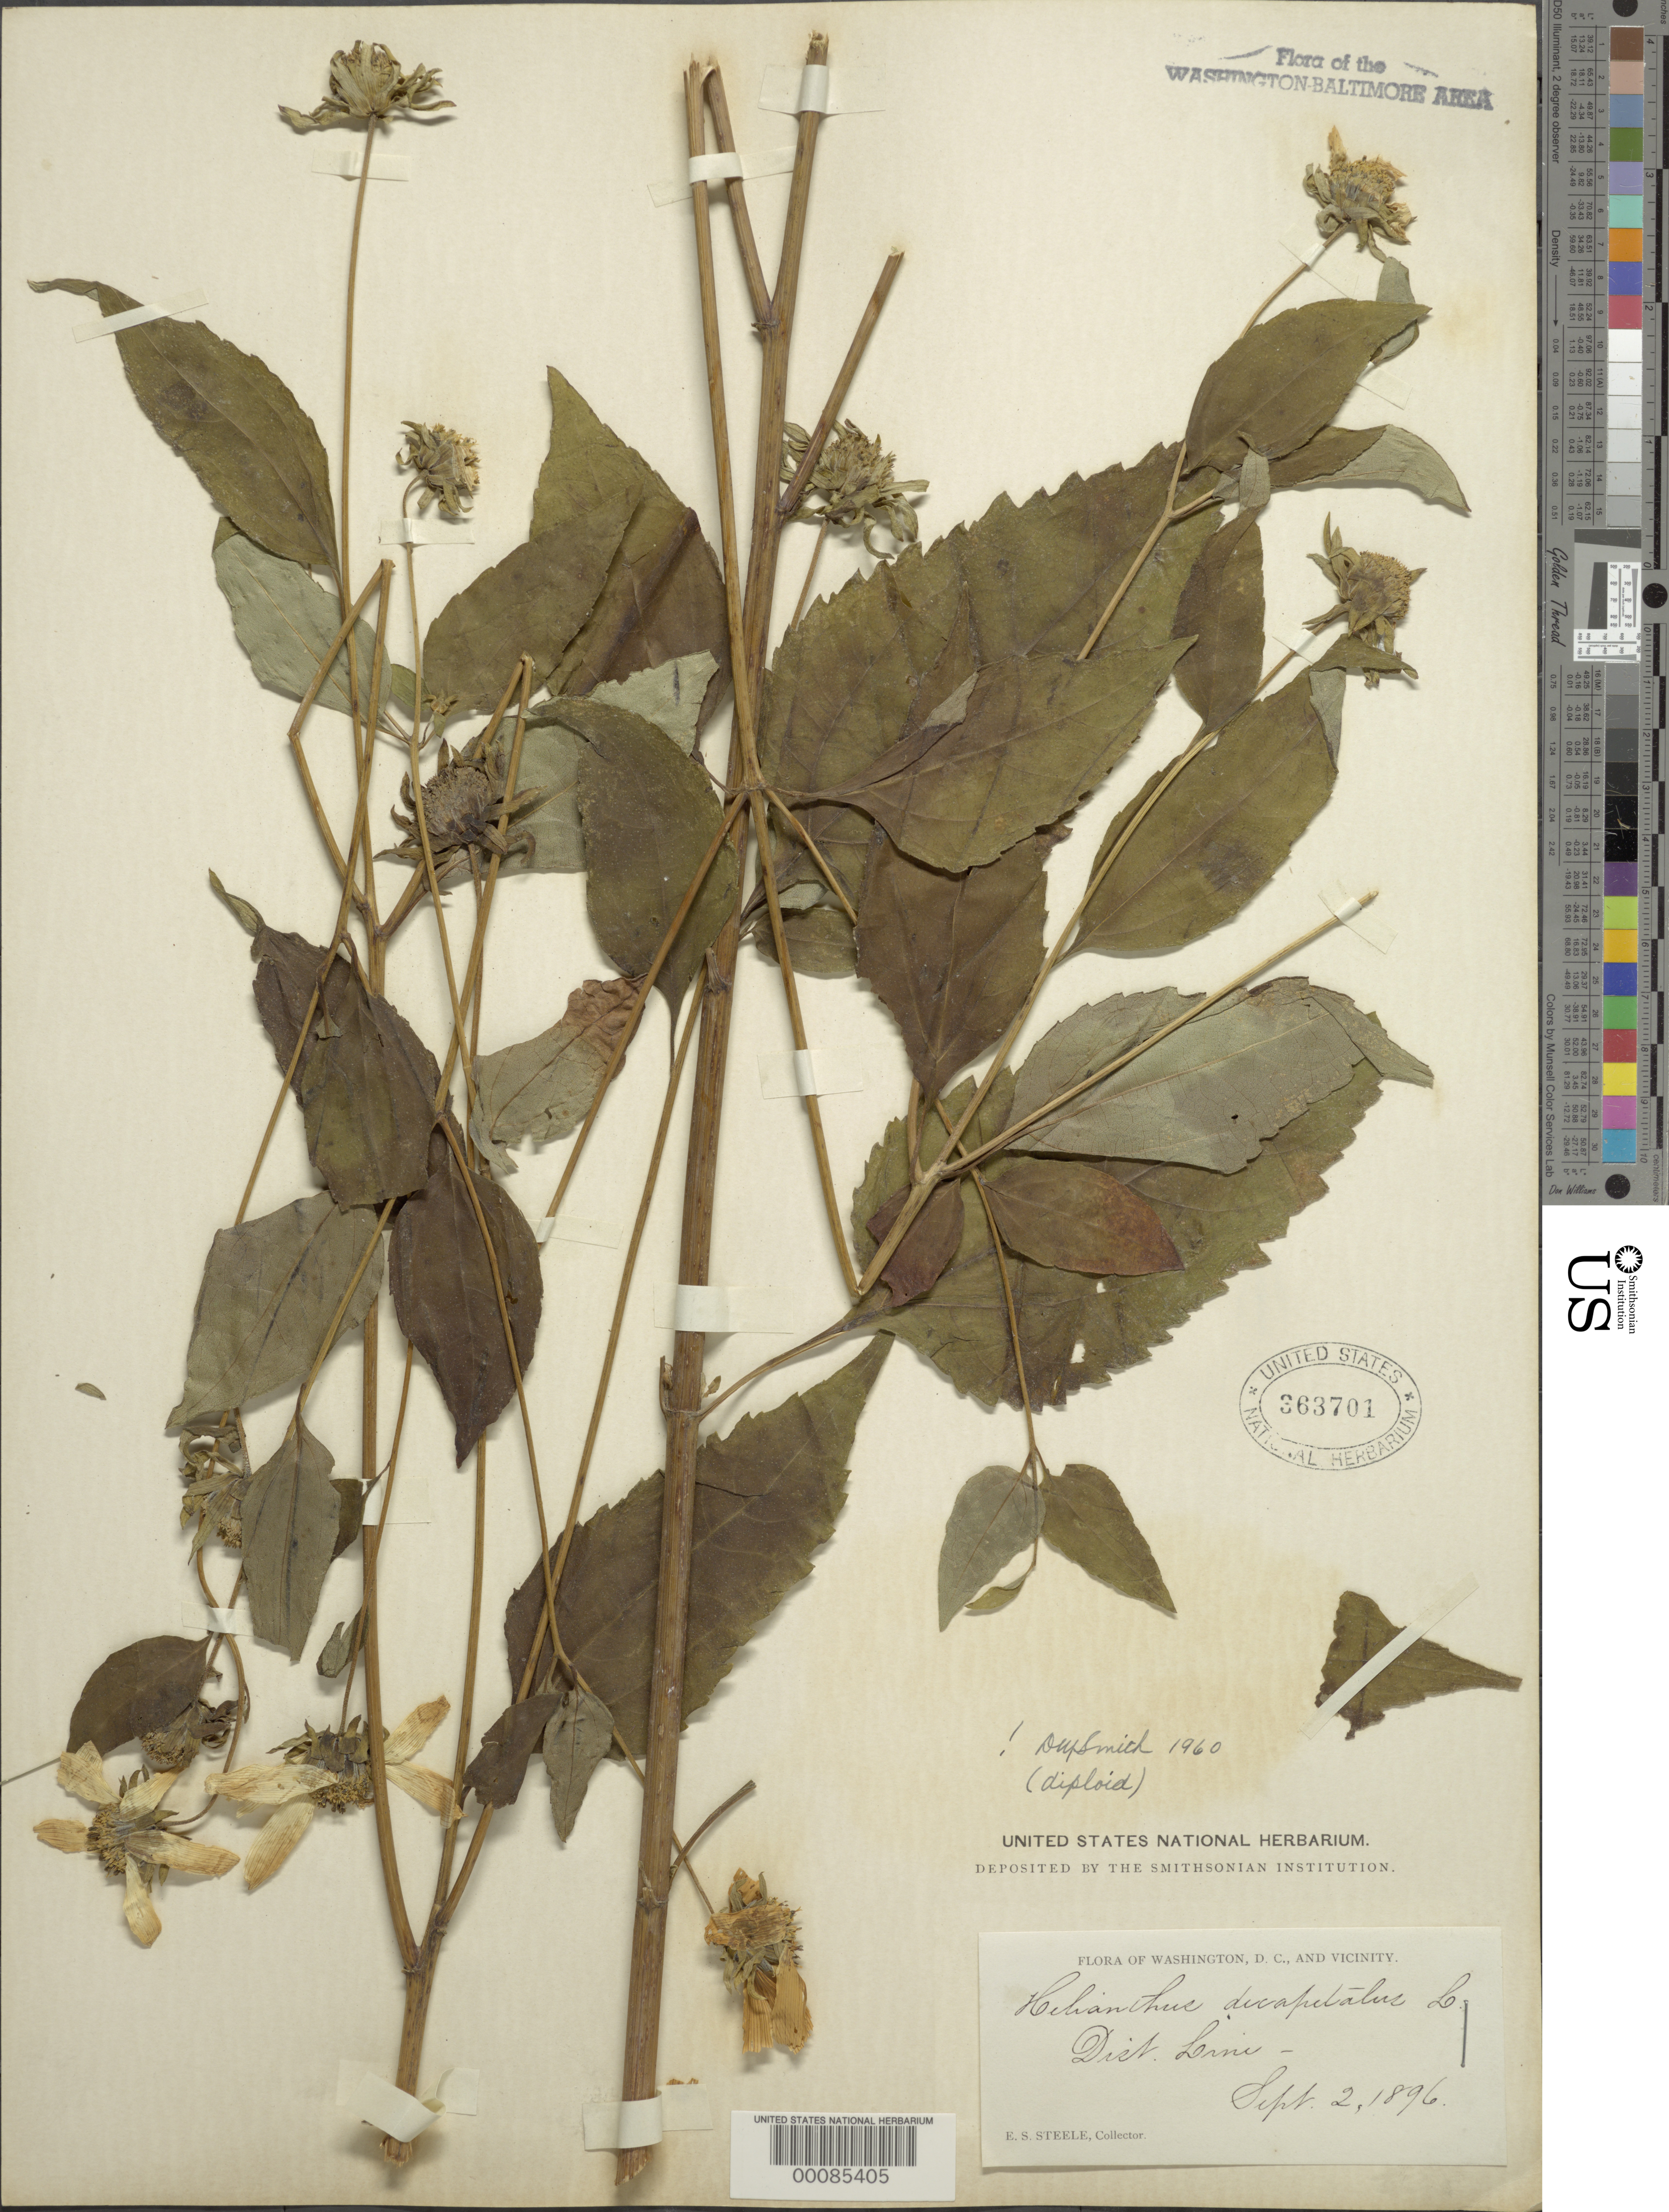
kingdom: Plantae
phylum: Tracheophyta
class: Magnoliopsida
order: Asterales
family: Asteraceae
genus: Helianthus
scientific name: Helianthus decapetalus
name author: L.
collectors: E. Steele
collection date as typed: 02 Sep 1896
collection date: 1896-09-02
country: United States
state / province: District of Columbia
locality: District Line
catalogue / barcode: US 363701